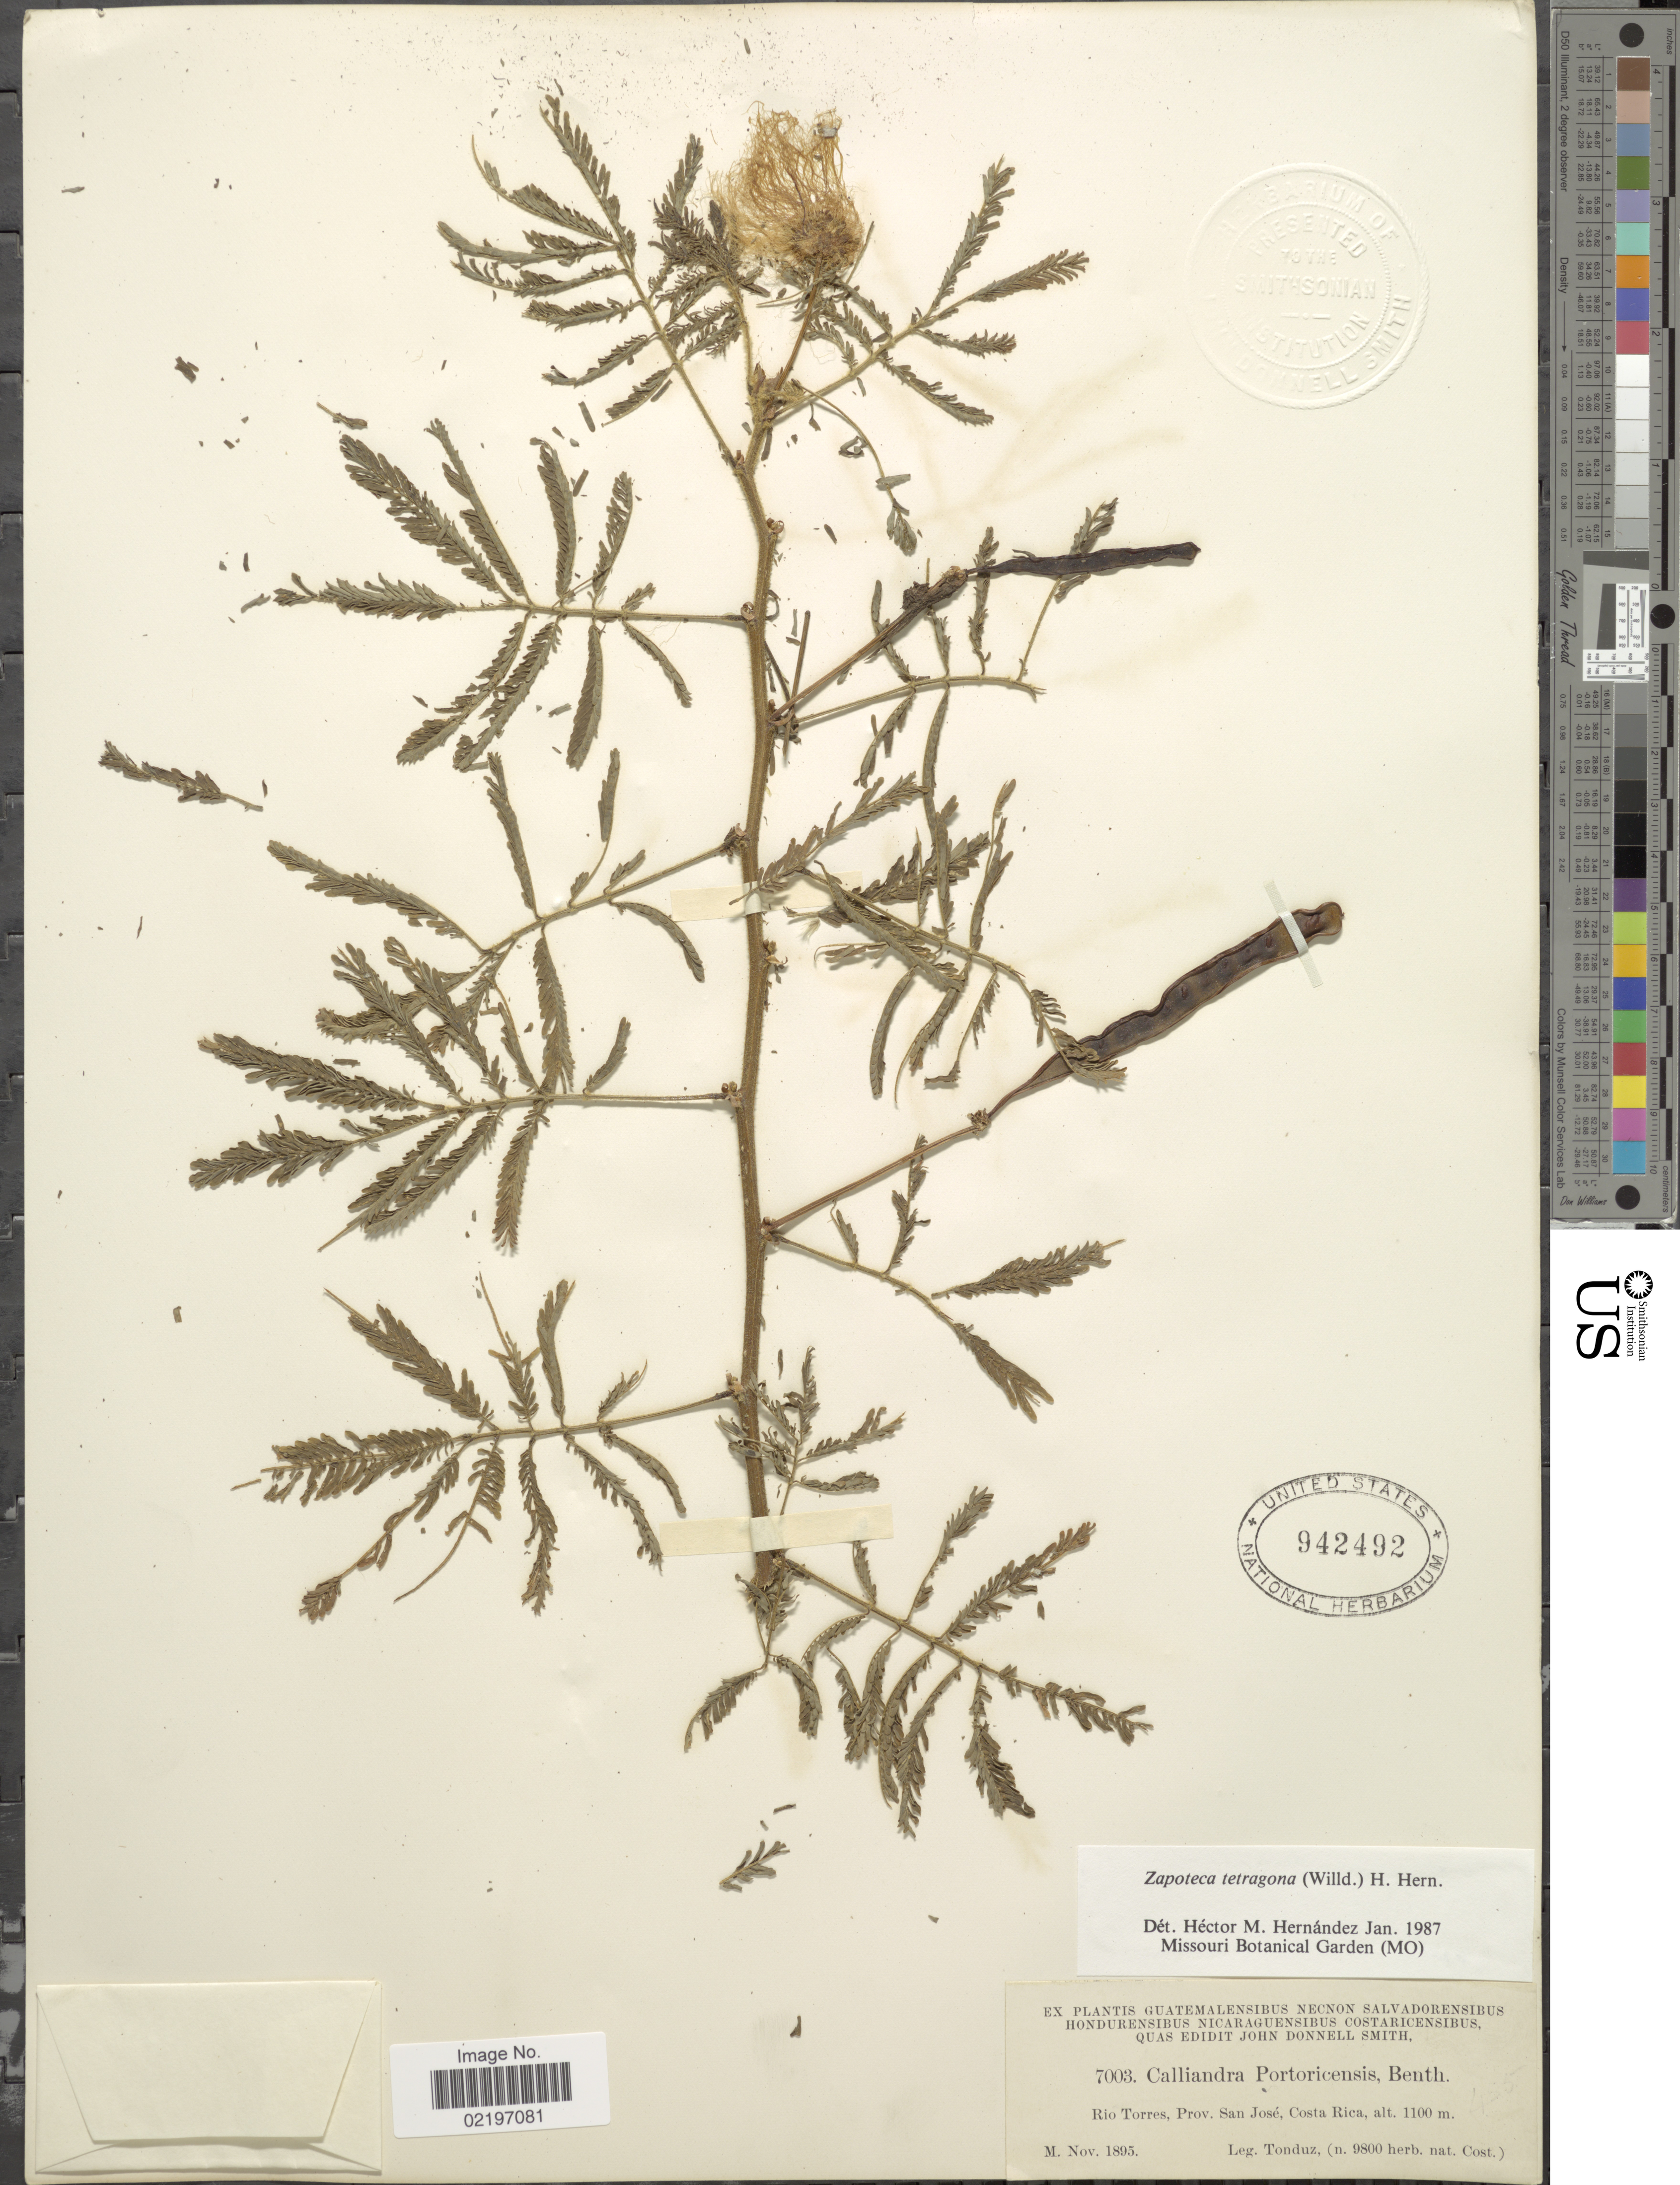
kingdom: Plantae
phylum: Tracheophyta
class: Magnoliopsida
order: Fabales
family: Fabaceae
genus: Zapoteca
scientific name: Zapoteca tetragona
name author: (Willd.) H.M. Hern.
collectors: A. Tonduz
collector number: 7003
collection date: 1895-11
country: Costa Rica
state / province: San José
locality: Rio Torres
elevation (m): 1100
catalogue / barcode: US 942492